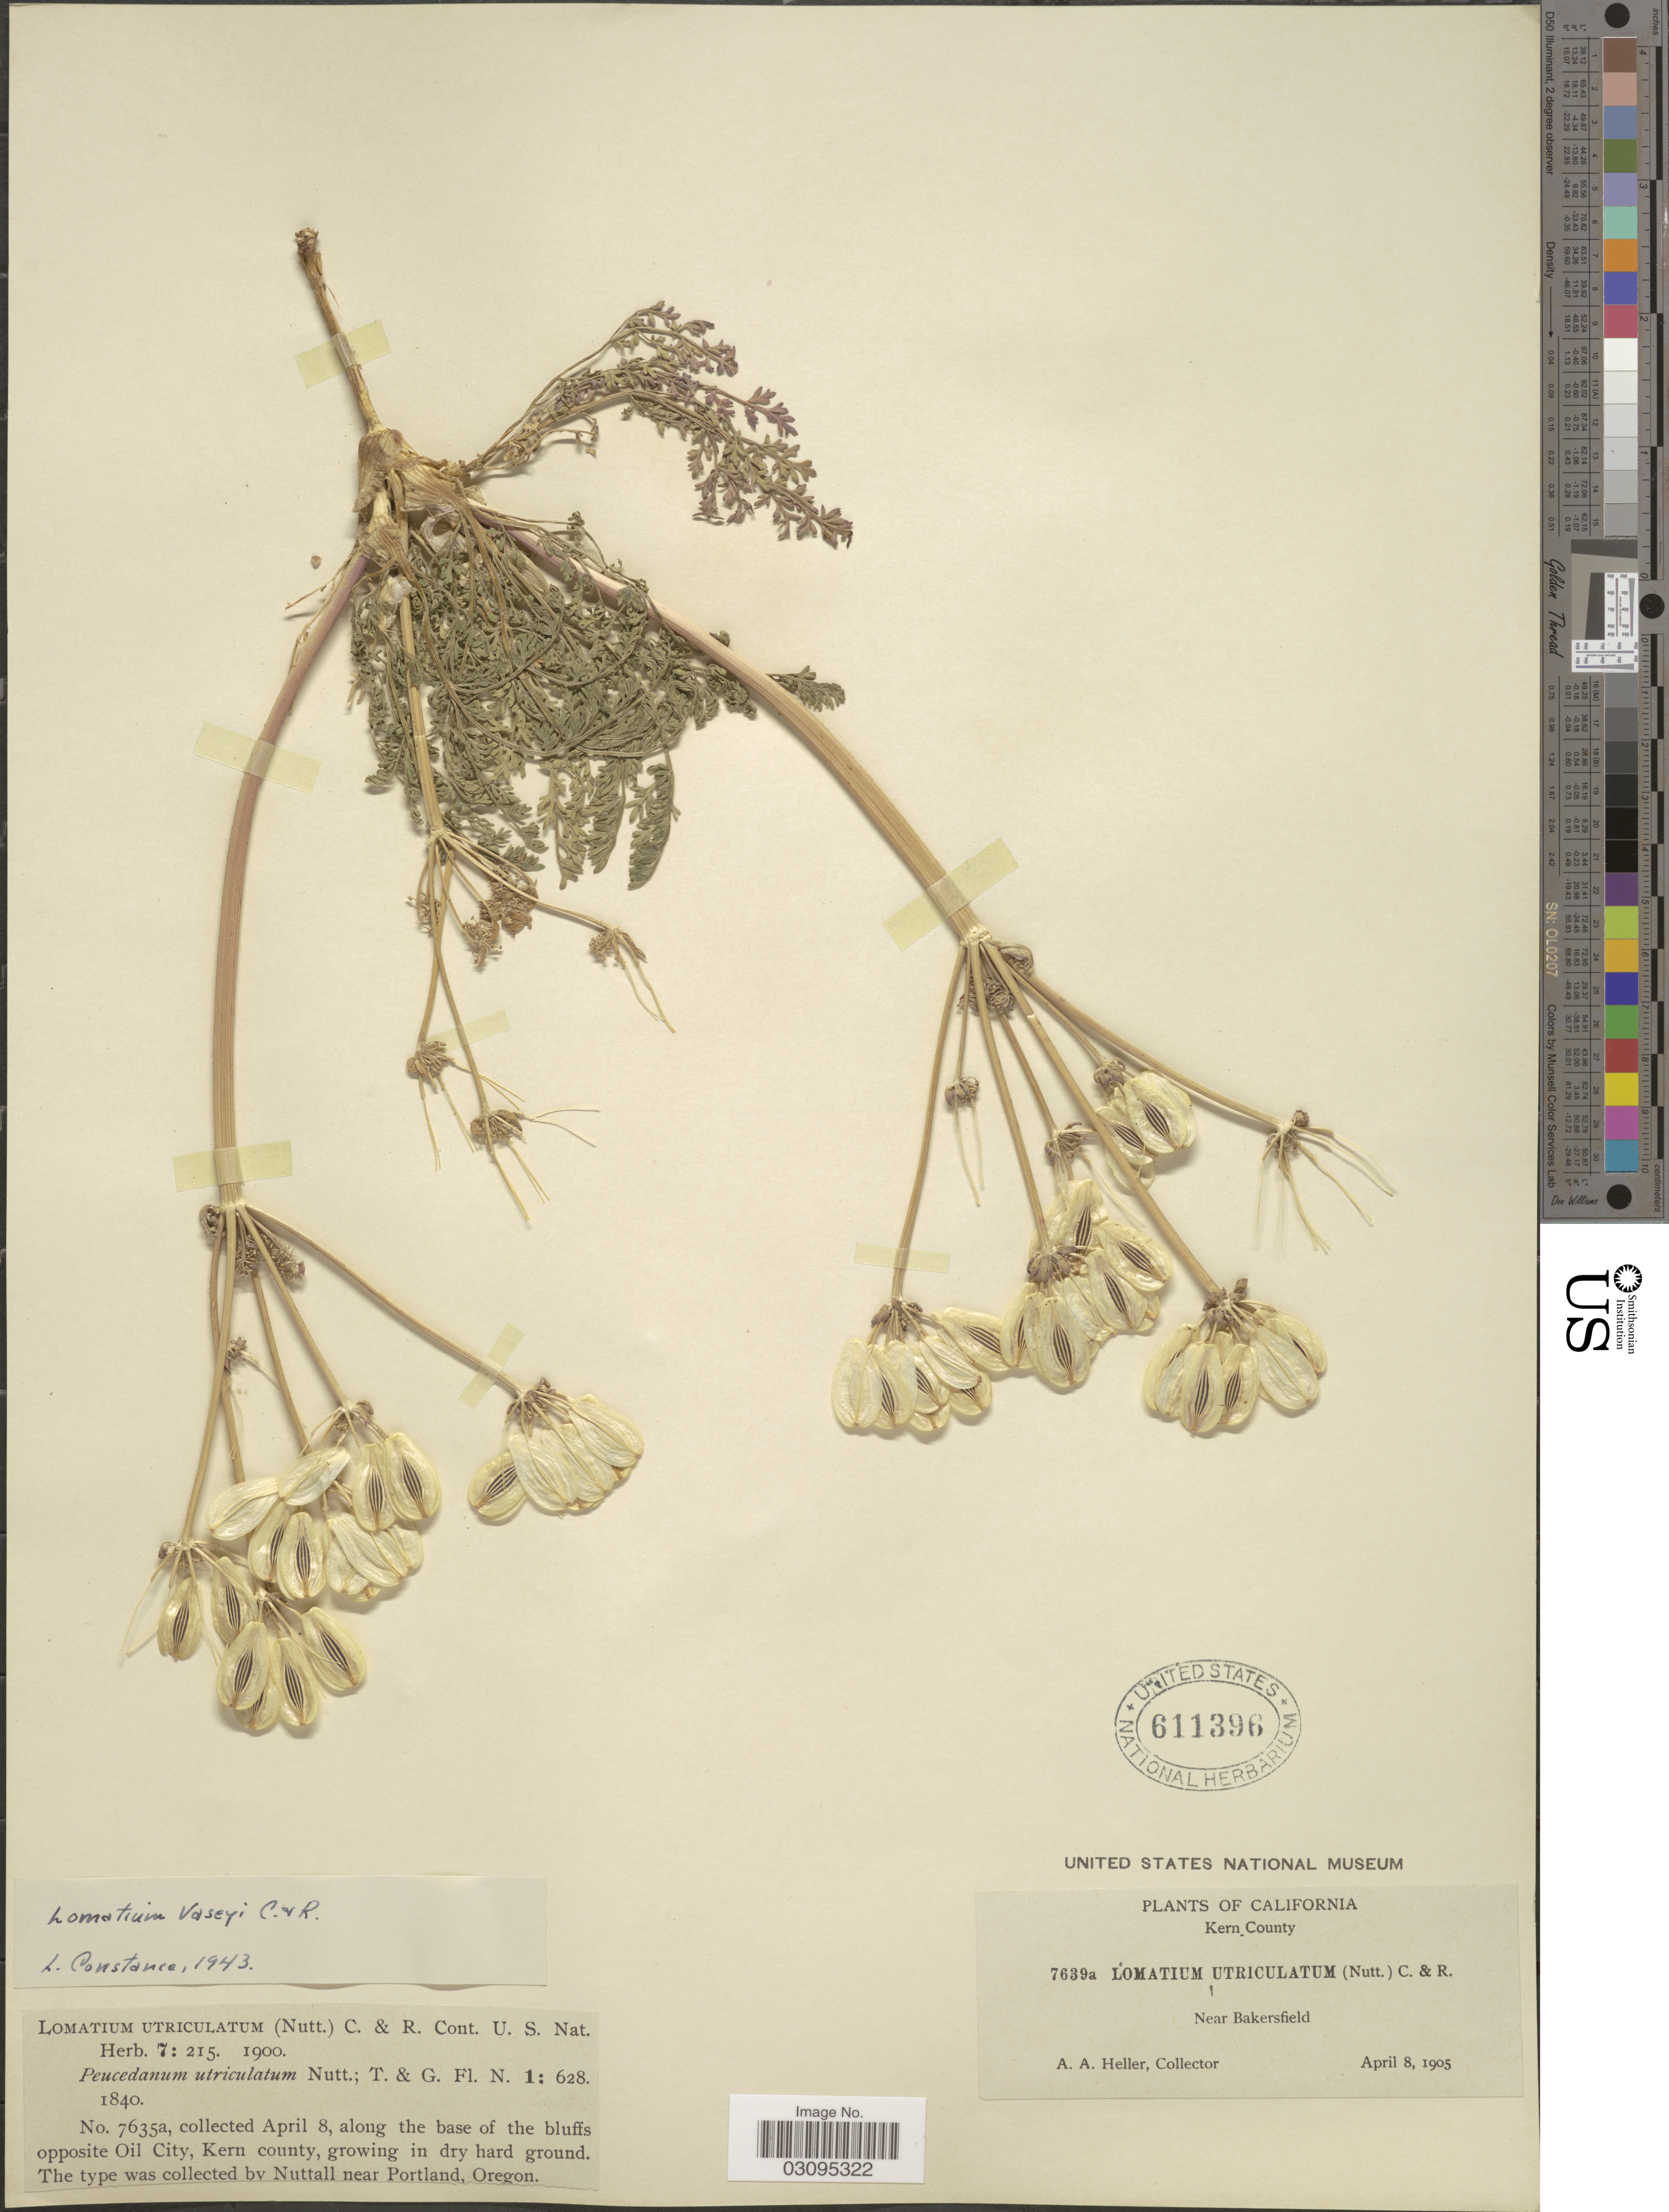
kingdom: Plantae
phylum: Tracheophyta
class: Magnoliopsida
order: Apiales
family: Apiaceae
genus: Lomatium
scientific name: Lomatium vaseyi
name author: (J.M. Coult. & Rose) J.M. Coult. & Rose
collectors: A. A. Heller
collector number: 7639a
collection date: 1905-04-08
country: United States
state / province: California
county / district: Kern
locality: Kern County, Near Bakersfield, along the base of the bluffs opposite Oil City, Kern county.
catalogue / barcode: US 611396